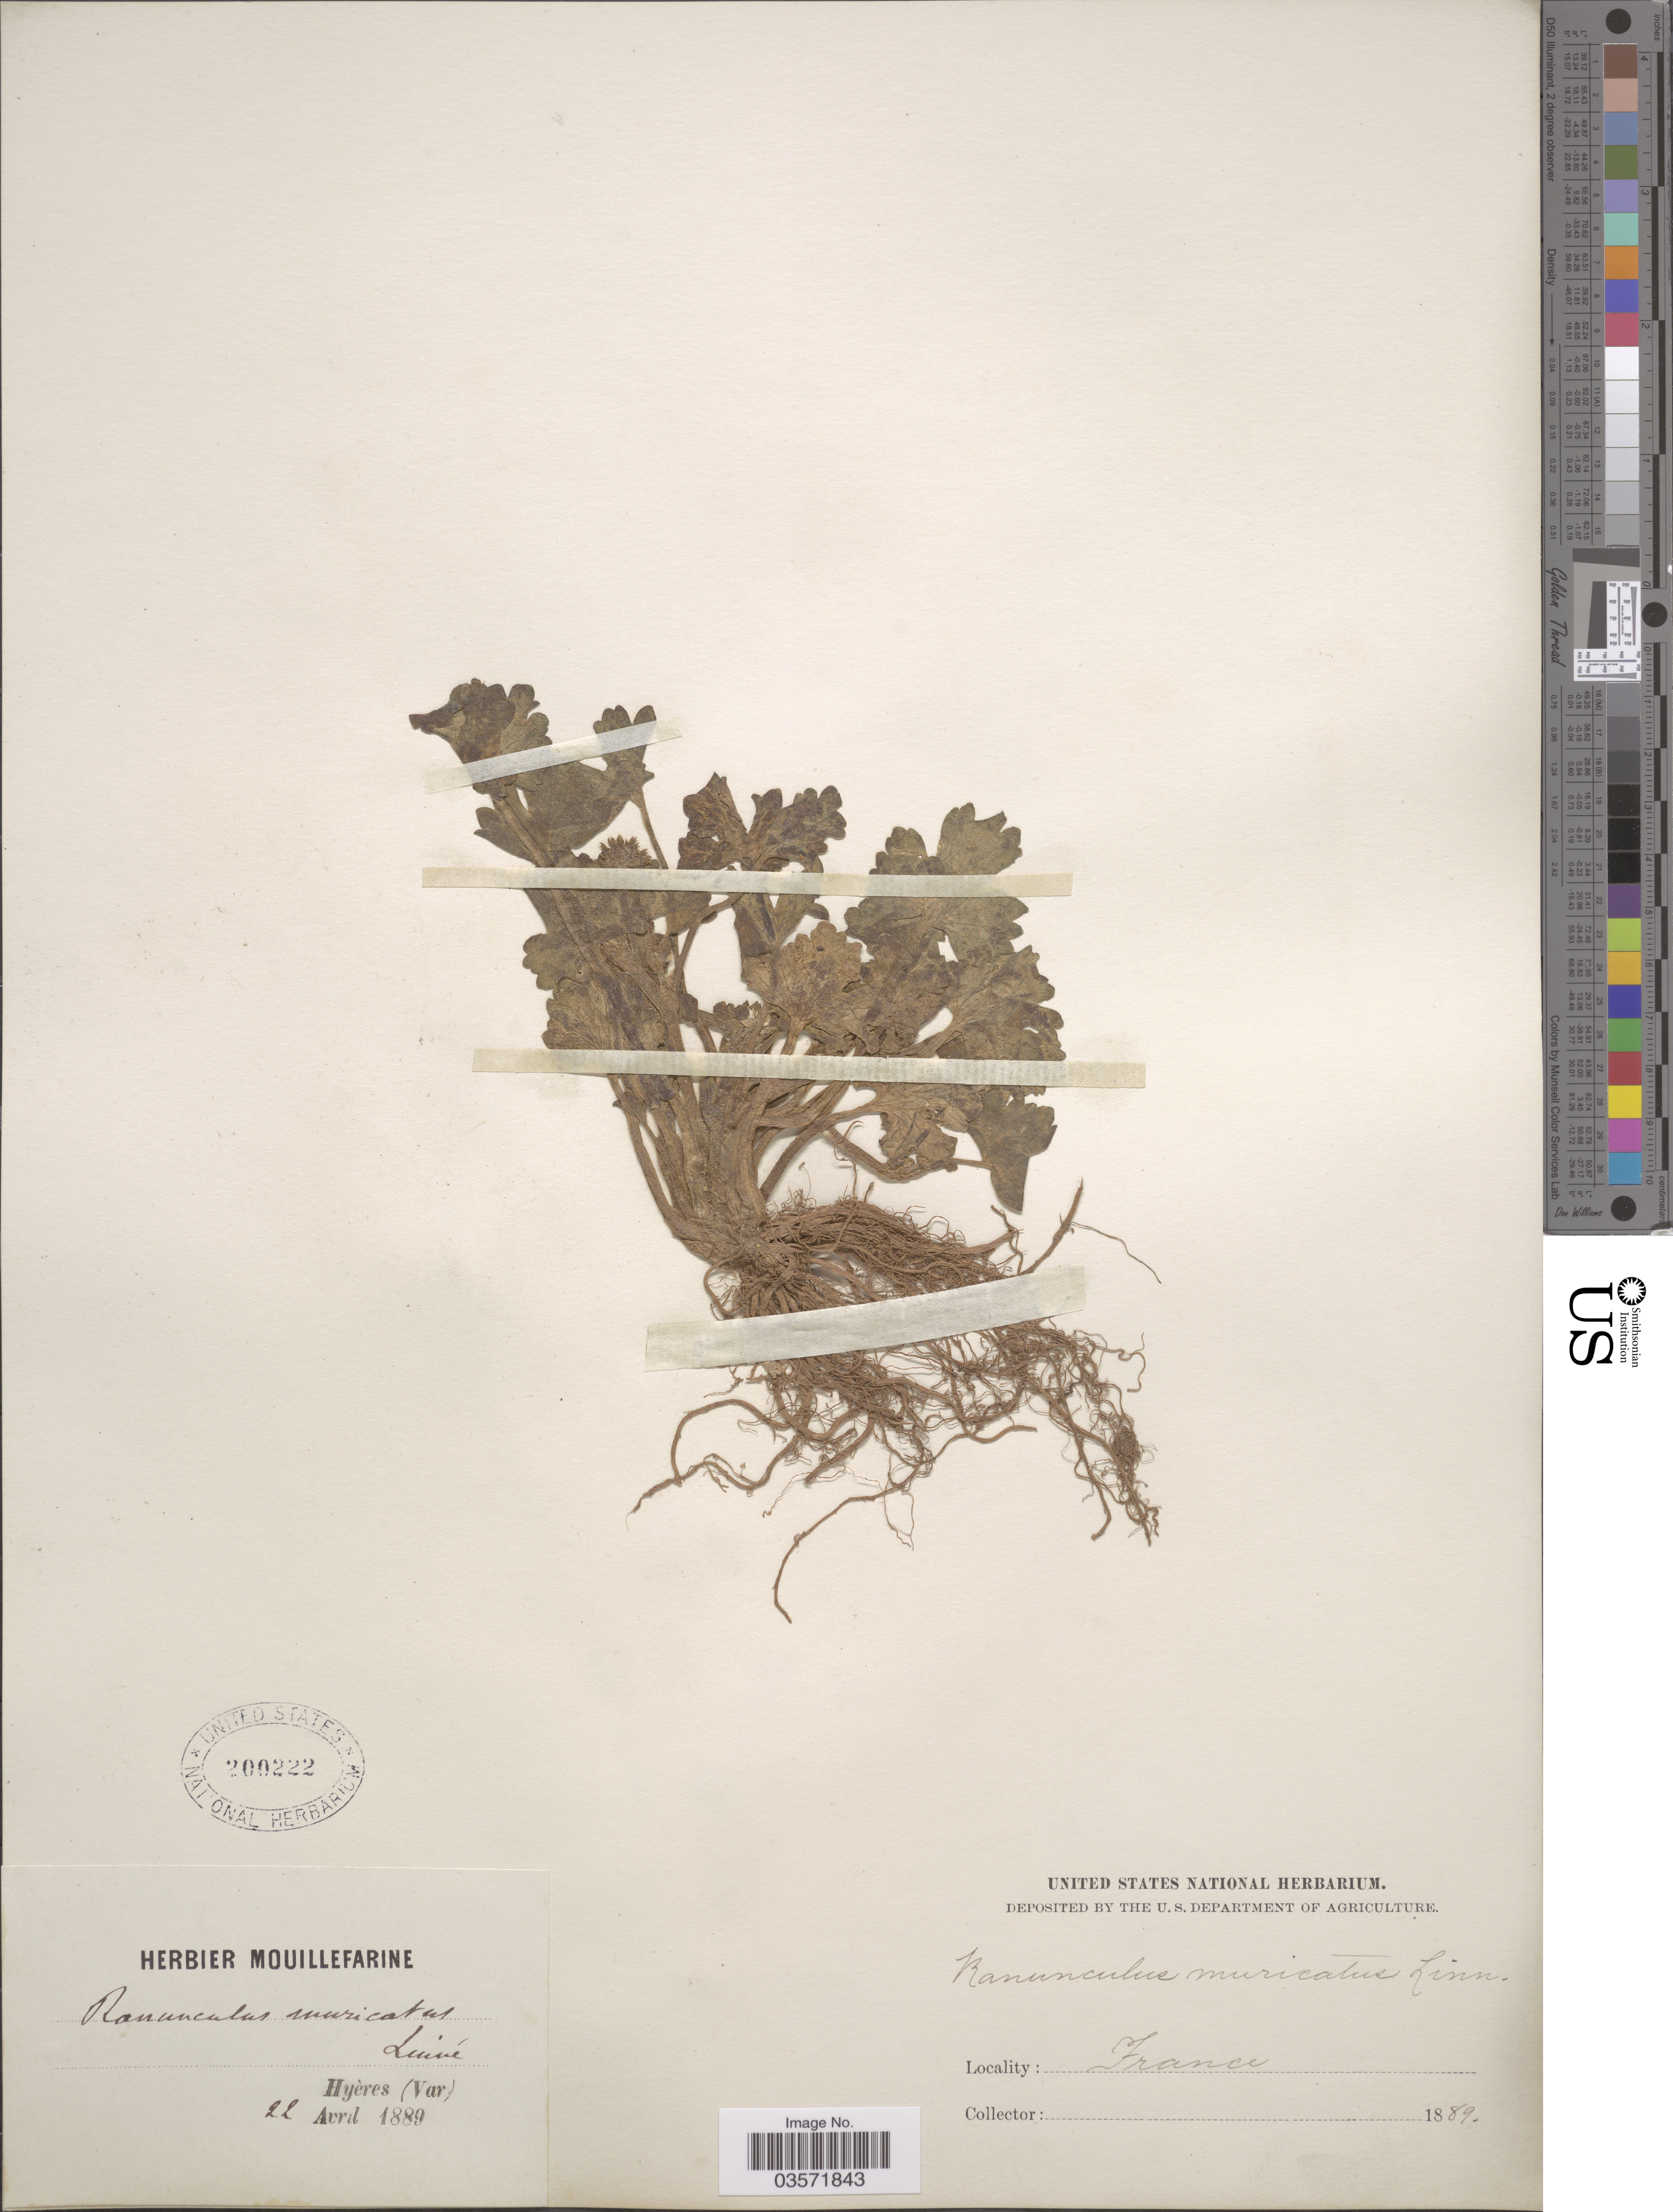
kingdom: Plantae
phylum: Tracheophyta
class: Magnoliopsida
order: Ranunculales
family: Ranunculaceae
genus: Ranunculus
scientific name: Ranunculus muricatus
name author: L.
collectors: ex herb. Mouillefarine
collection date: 1889-04-22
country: France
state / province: Provence-Alpes-Côte d'Azur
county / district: Var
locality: Hyères (Var).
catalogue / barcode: US 200222